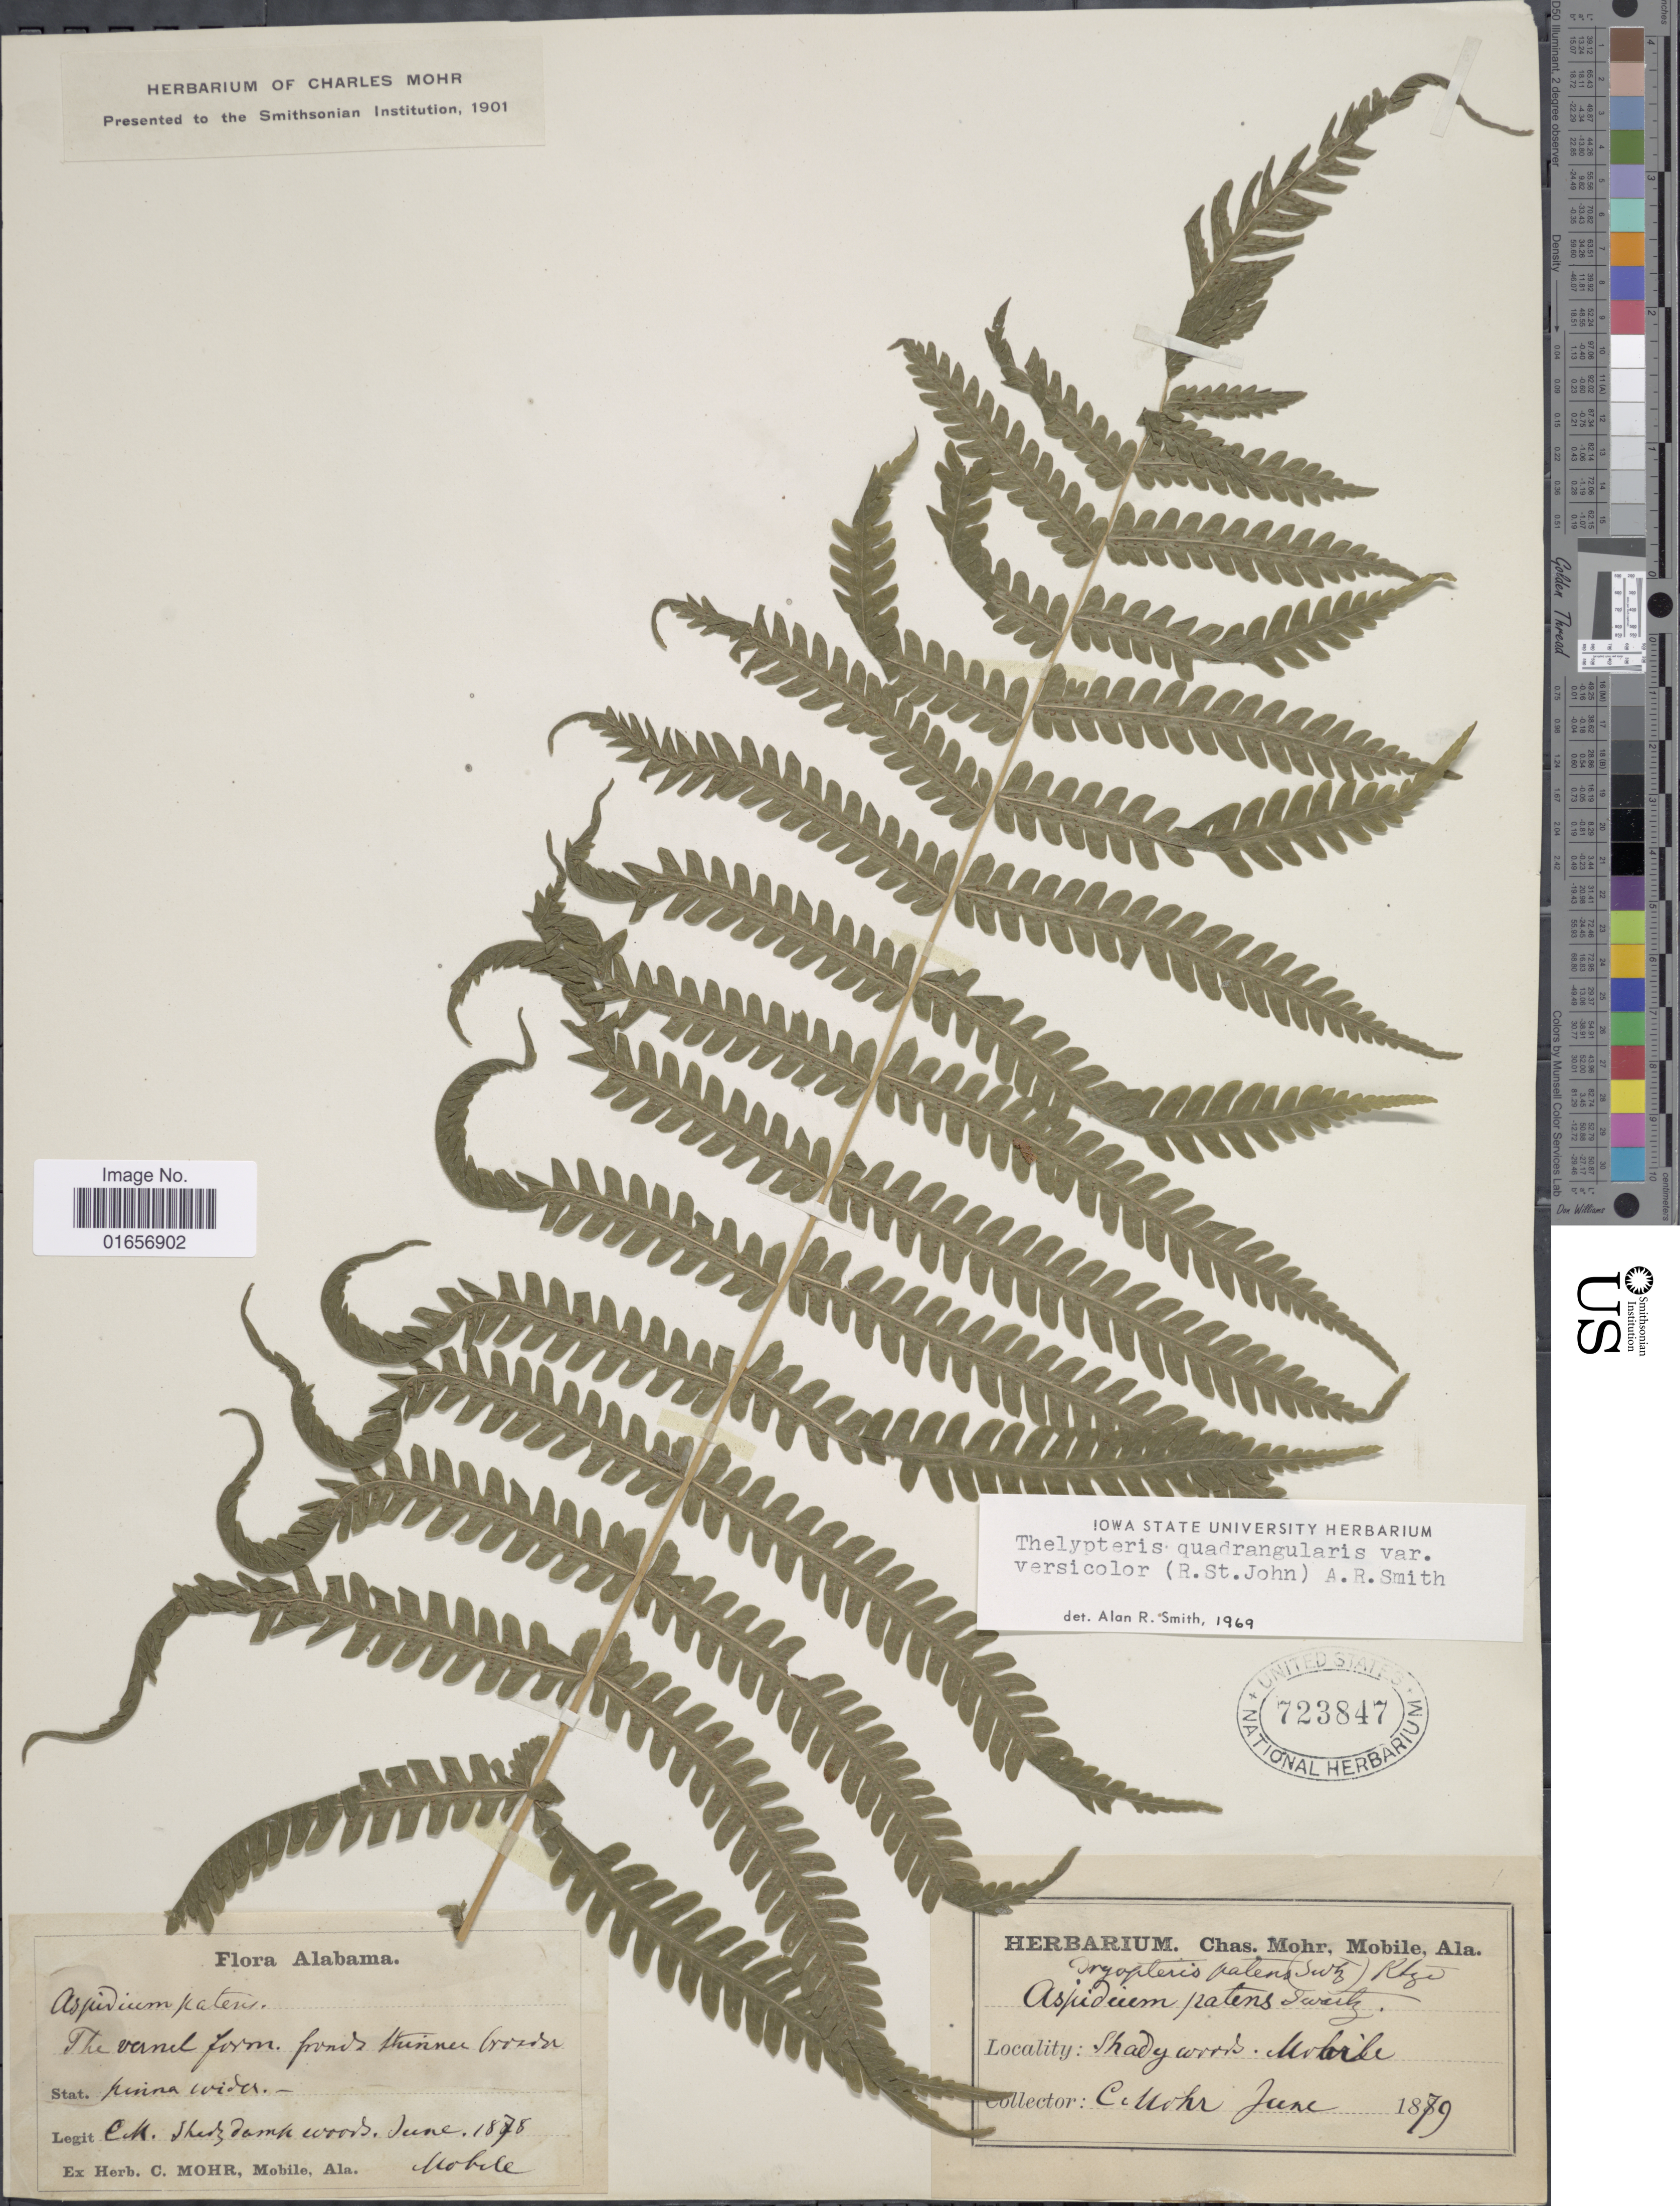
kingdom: Plantae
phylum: Tracheophyta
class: Polypodiopsida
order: Polypodiales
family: Thelypteridaceae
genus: Christella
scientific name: Christella hispidula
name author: (Decne.) Holttum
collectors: D. C. Mohr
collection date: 1878-06/1879-06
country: United States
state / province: Alabama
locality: Shady woods, Mobile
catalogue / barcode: US 723847